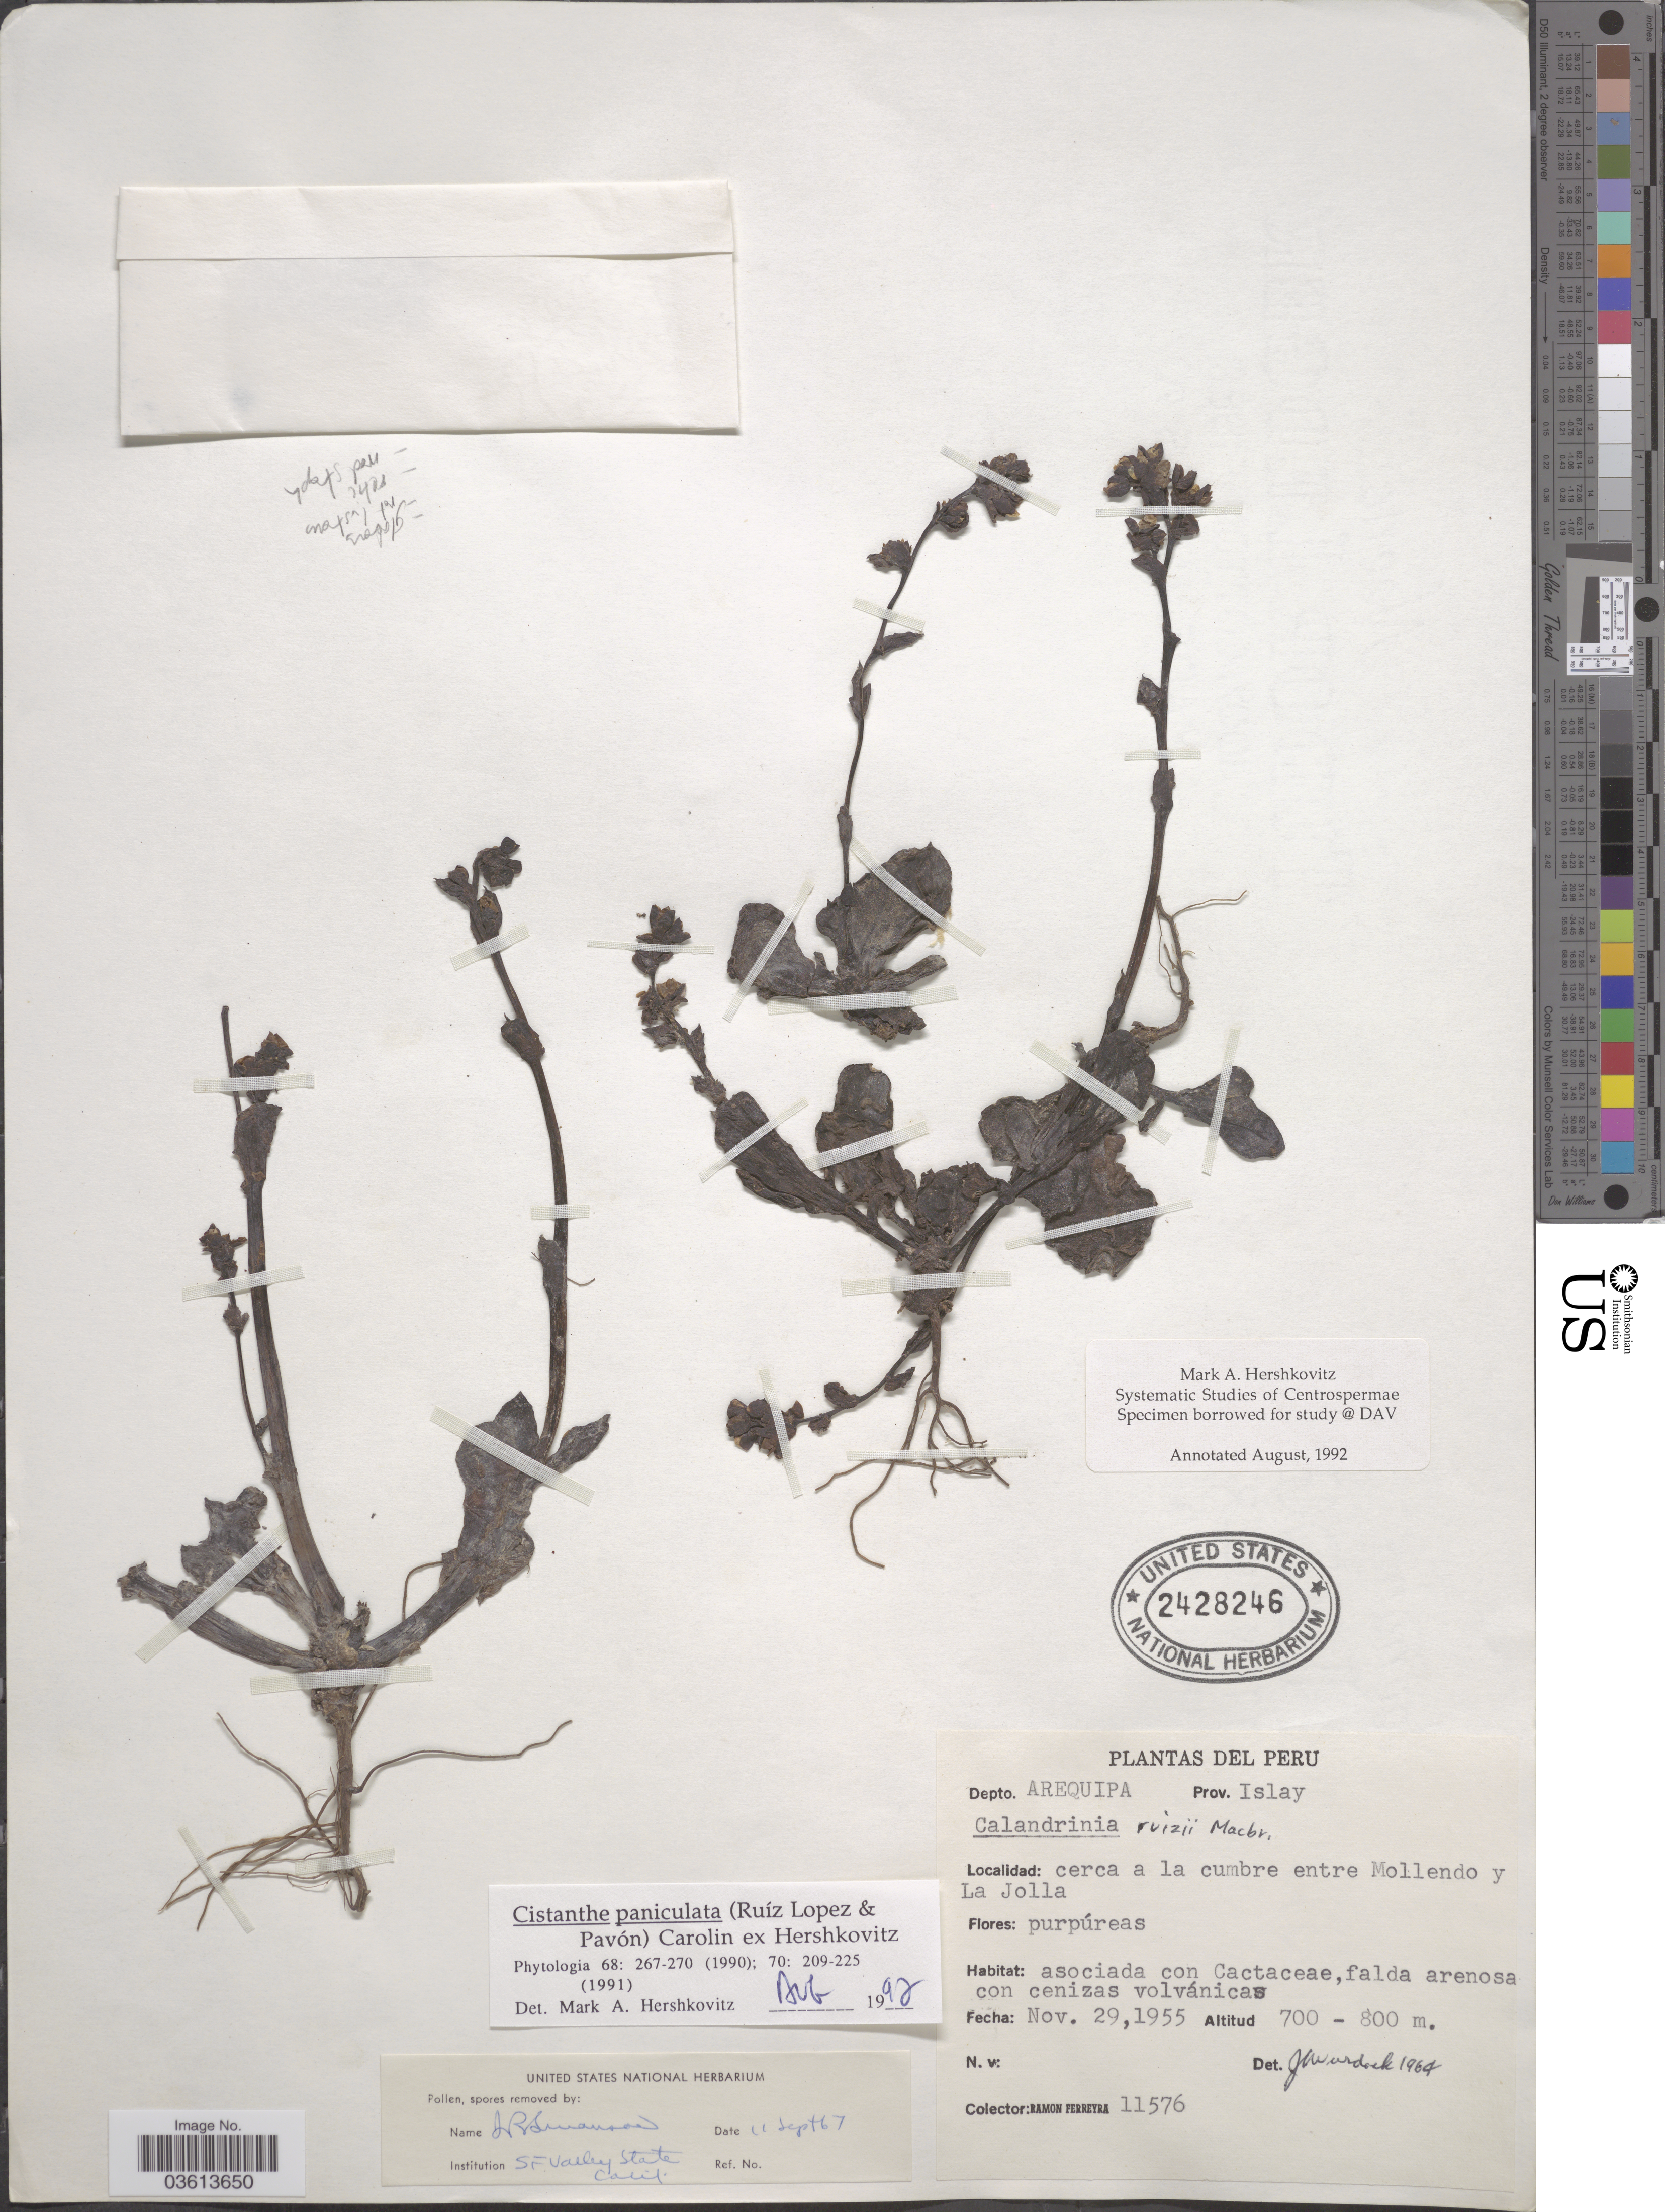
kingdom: Plantae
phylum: Tracheophyta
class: Magnoliopsida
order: Caryophyllales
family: Montiaceae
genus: Cistanthe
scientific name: Cistanthe paniculata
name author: (DC.) Carolin ex Hershk.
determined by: Hershkovitz, M. A.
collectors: R. A. Ferreyra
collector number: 11576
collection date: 1955-11-29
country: Peru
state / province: Arequipa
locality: Depto. Arequipa. Prov. Islay. Cerca a la cumbre entre Mollendo y La Jolla.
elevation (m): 700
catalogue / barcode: US 2428246